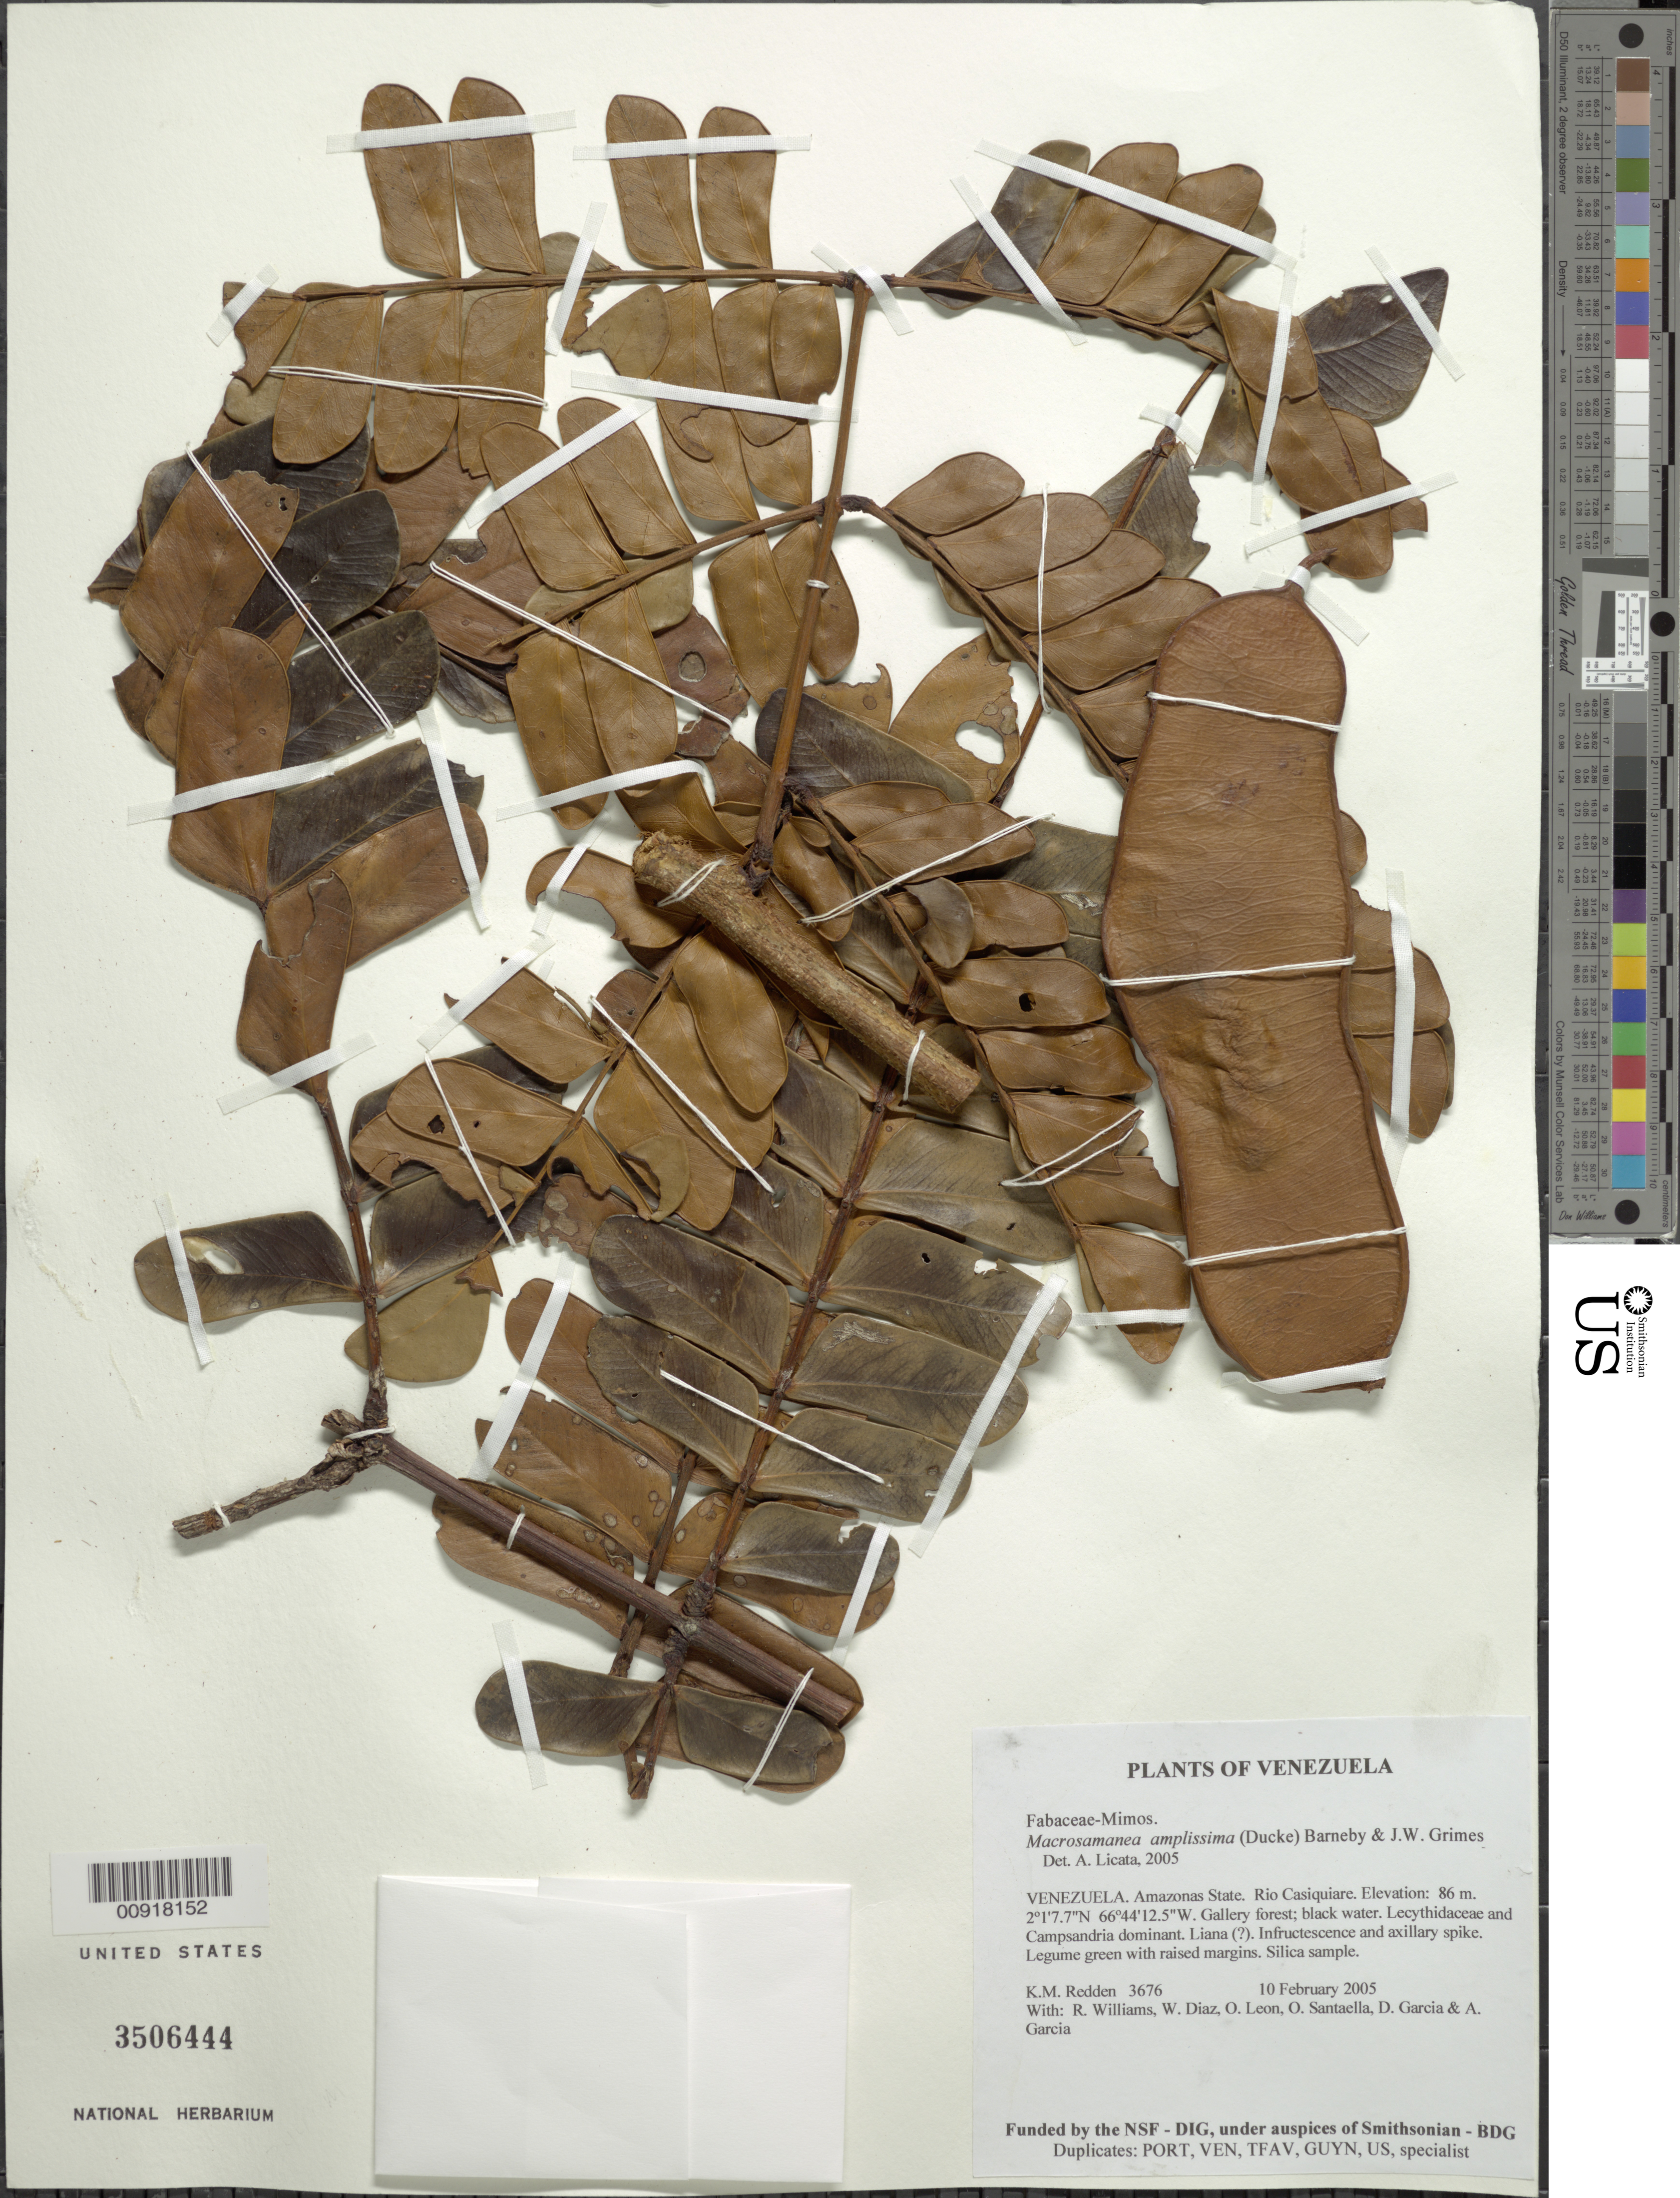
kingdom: Plantae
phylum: Tracheophyta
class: Magnoliopsida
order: Fabales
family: Fabaceae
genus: Macrosamanea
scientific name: Macrosamanea amplissima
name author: (Ducke) Barneby & J.W. Grimes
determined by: Licata, A., (PORT), Univ. Nac. Exp. de los Llanos Ezequiel Zamora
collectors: K. M. Redden, R. Williams, W. Díaz P., O. León, O. Santaella, D. Garcia & A. Garcia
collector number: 3676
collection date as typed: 10 February 2005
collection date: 2005-02-10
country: Venezuela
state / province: Amazonas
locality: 23 - Rio Casiquiare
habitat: Gallery forest; black water. Lecythidaceae and Campsiandra dominant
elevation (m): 86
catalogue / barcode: US 3506444